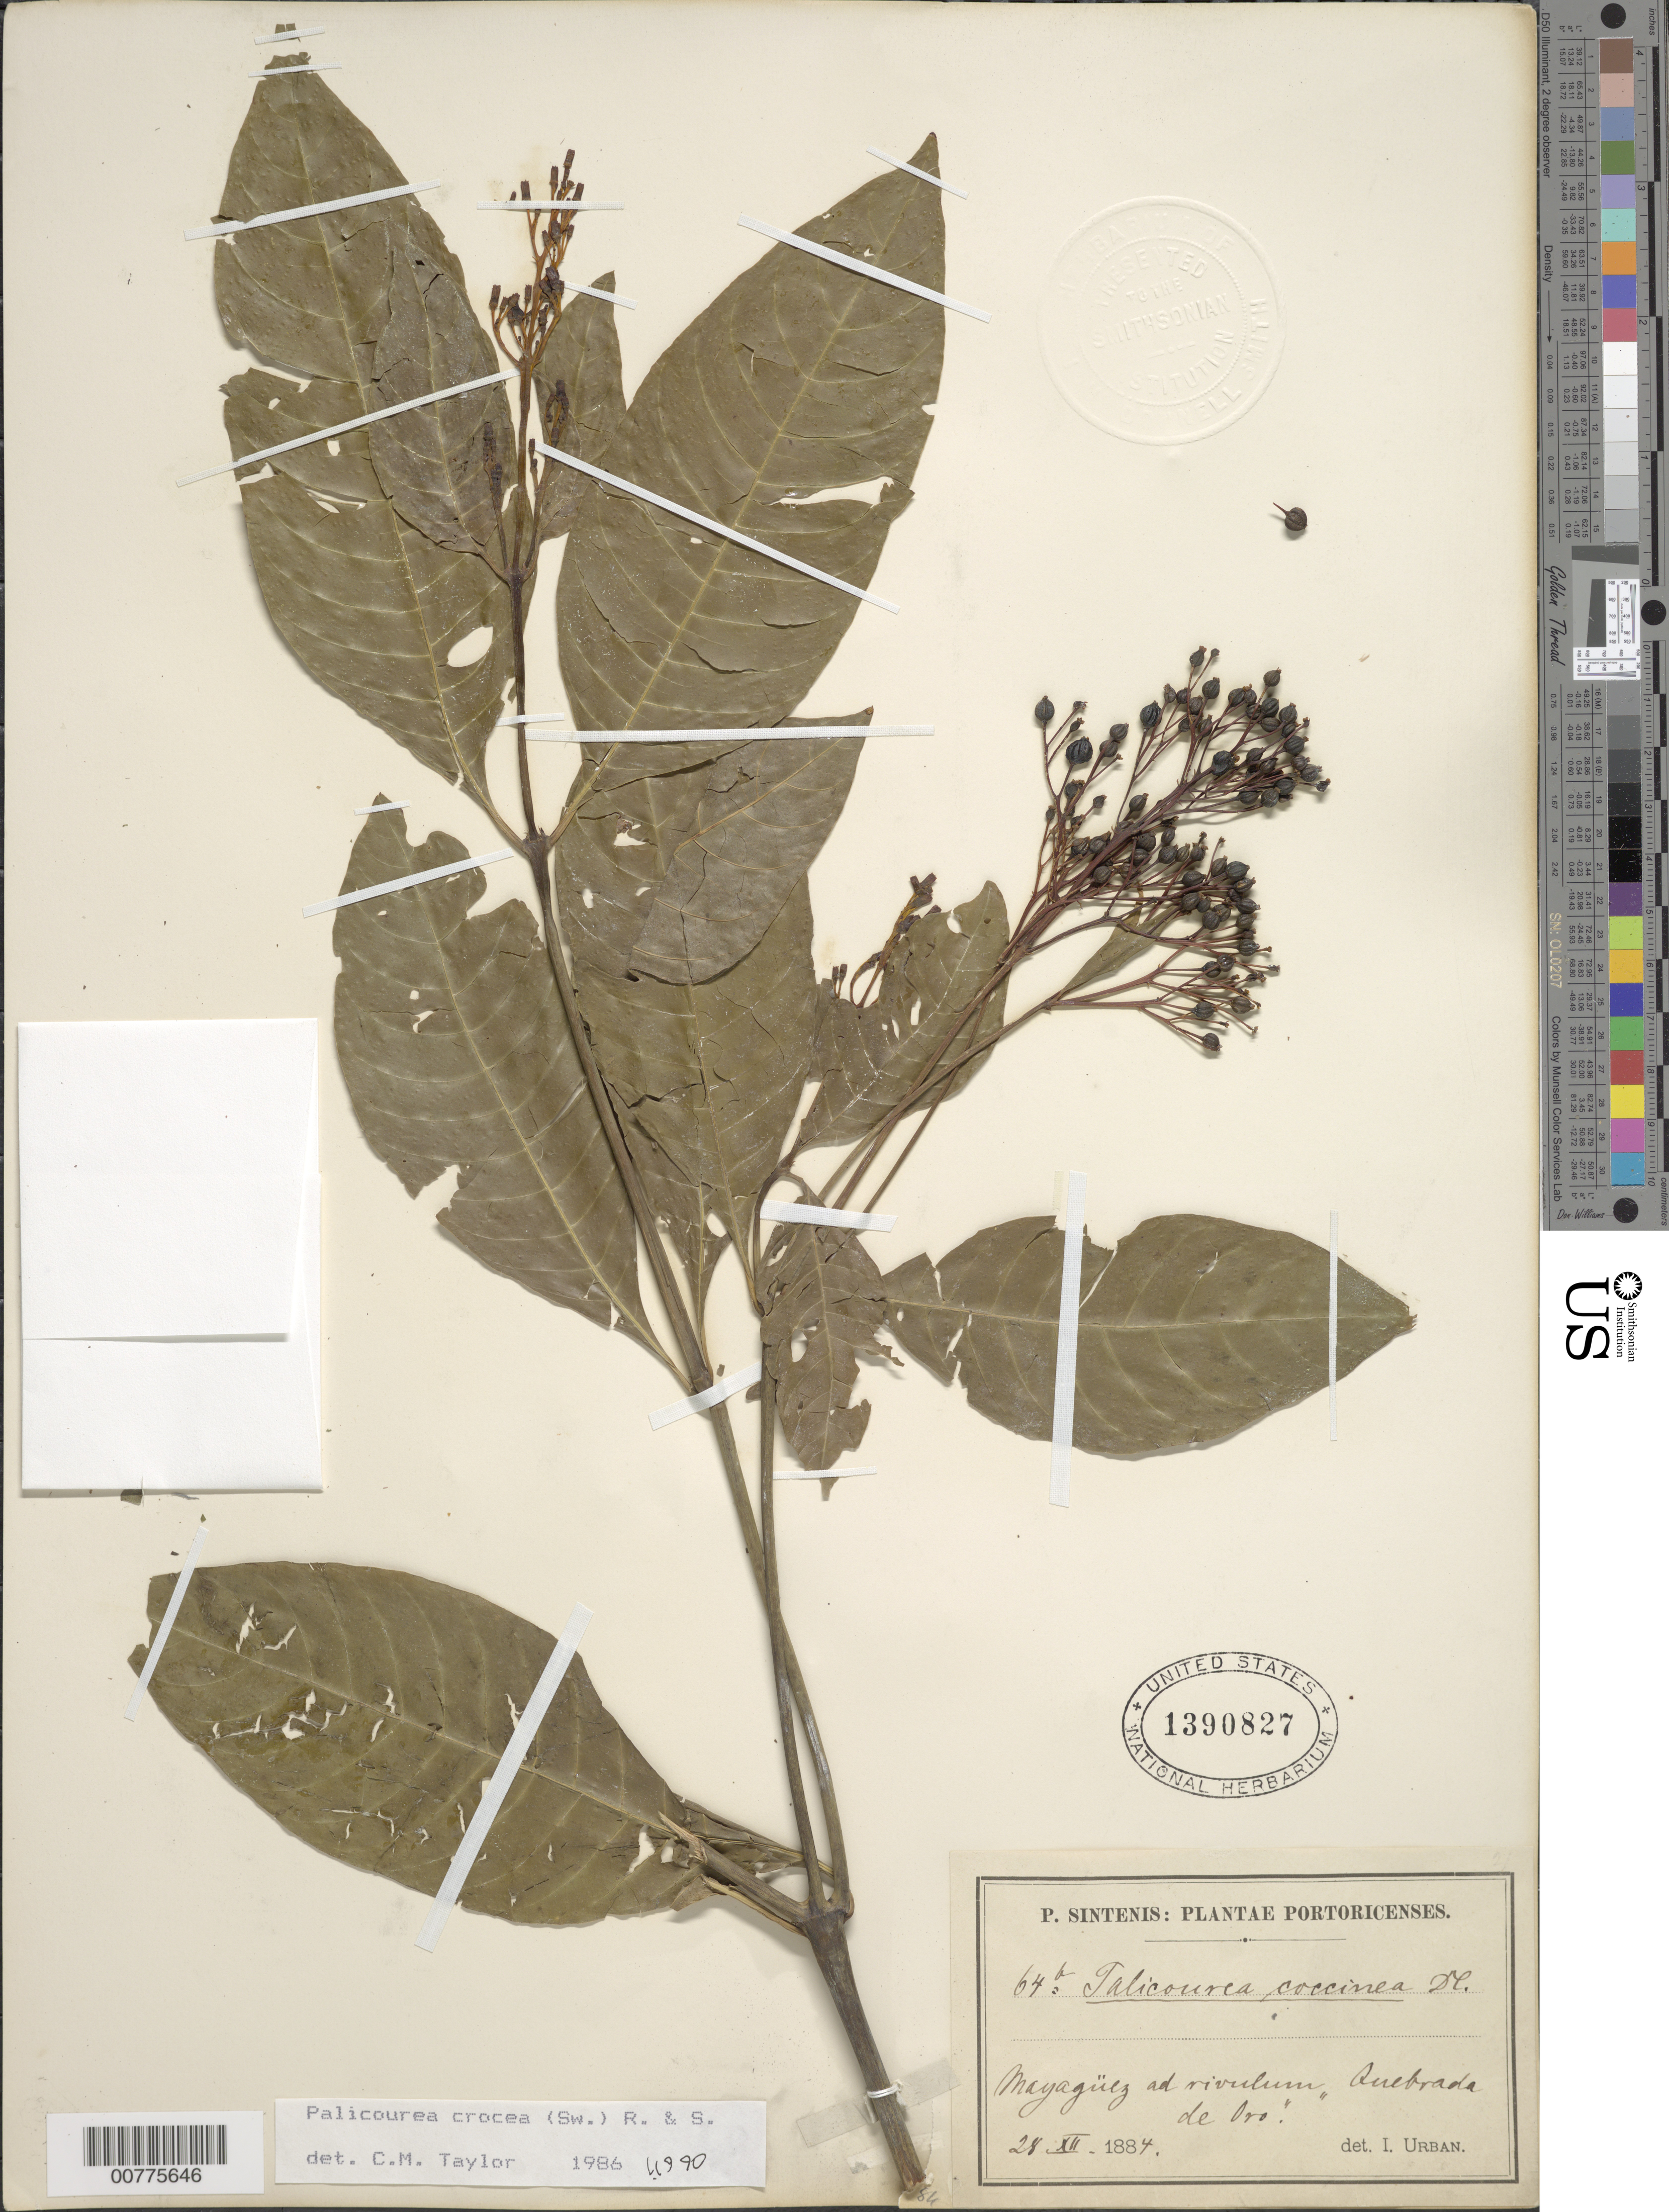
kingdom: Plantae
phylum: Tracheophyta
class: Magnoliopsida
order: Gentianales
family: Rubiaceae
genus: Palicourea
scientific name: Palicourea crocea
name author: (Sw.) Schult.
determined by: Taylor, Charlotte M.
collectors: P. Sintenis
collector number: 64b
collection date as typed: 28 Dec 1884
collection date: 1884-12-28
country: Puerto Rico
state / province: Mayagüez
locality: Mayagüez ad rivulum Quebrada de Oro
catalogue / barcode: US 1390827